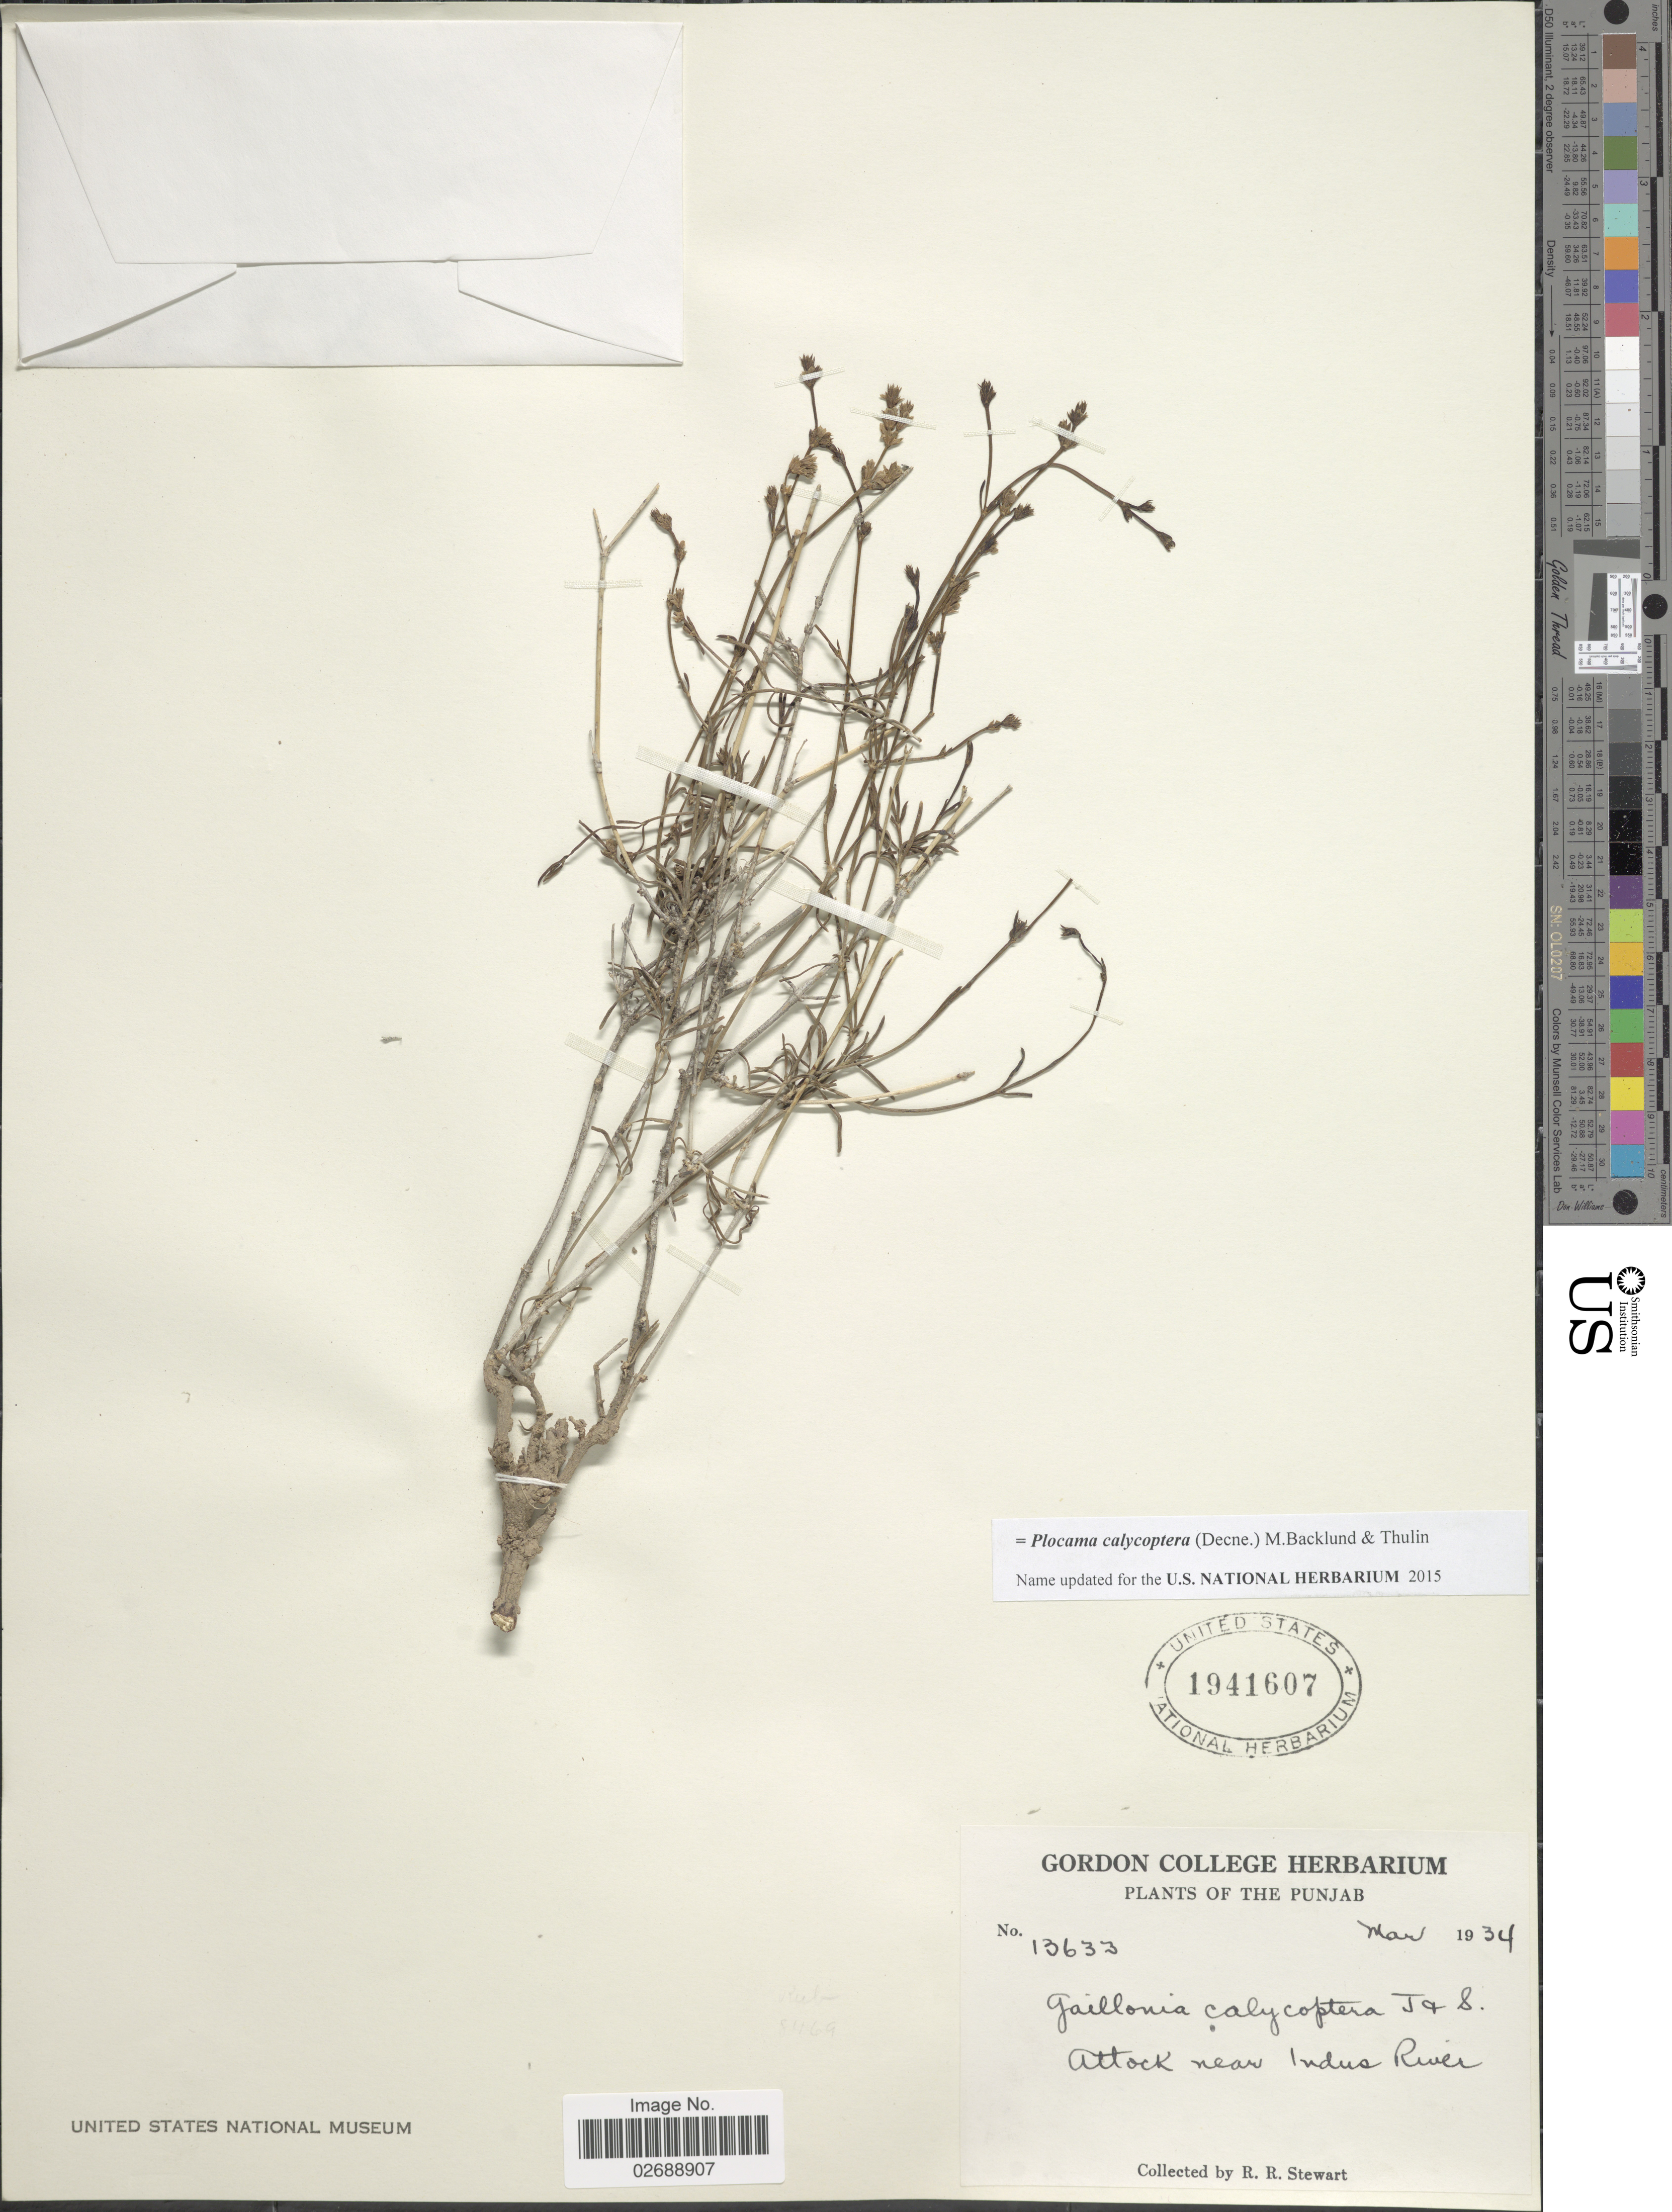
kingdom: Plantae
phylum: Tracheophyta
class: Magnoliopsida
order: Gentianales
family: Rubiaceae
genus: Plocama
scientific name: Plocama calycoptera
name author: (Decne.) M.Backlund & Thulin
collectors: R. R. Stewart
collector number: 13633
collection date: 1934-03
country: Pakistan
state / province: Punjab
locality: Attock near Indus River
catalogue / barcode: US 1941607